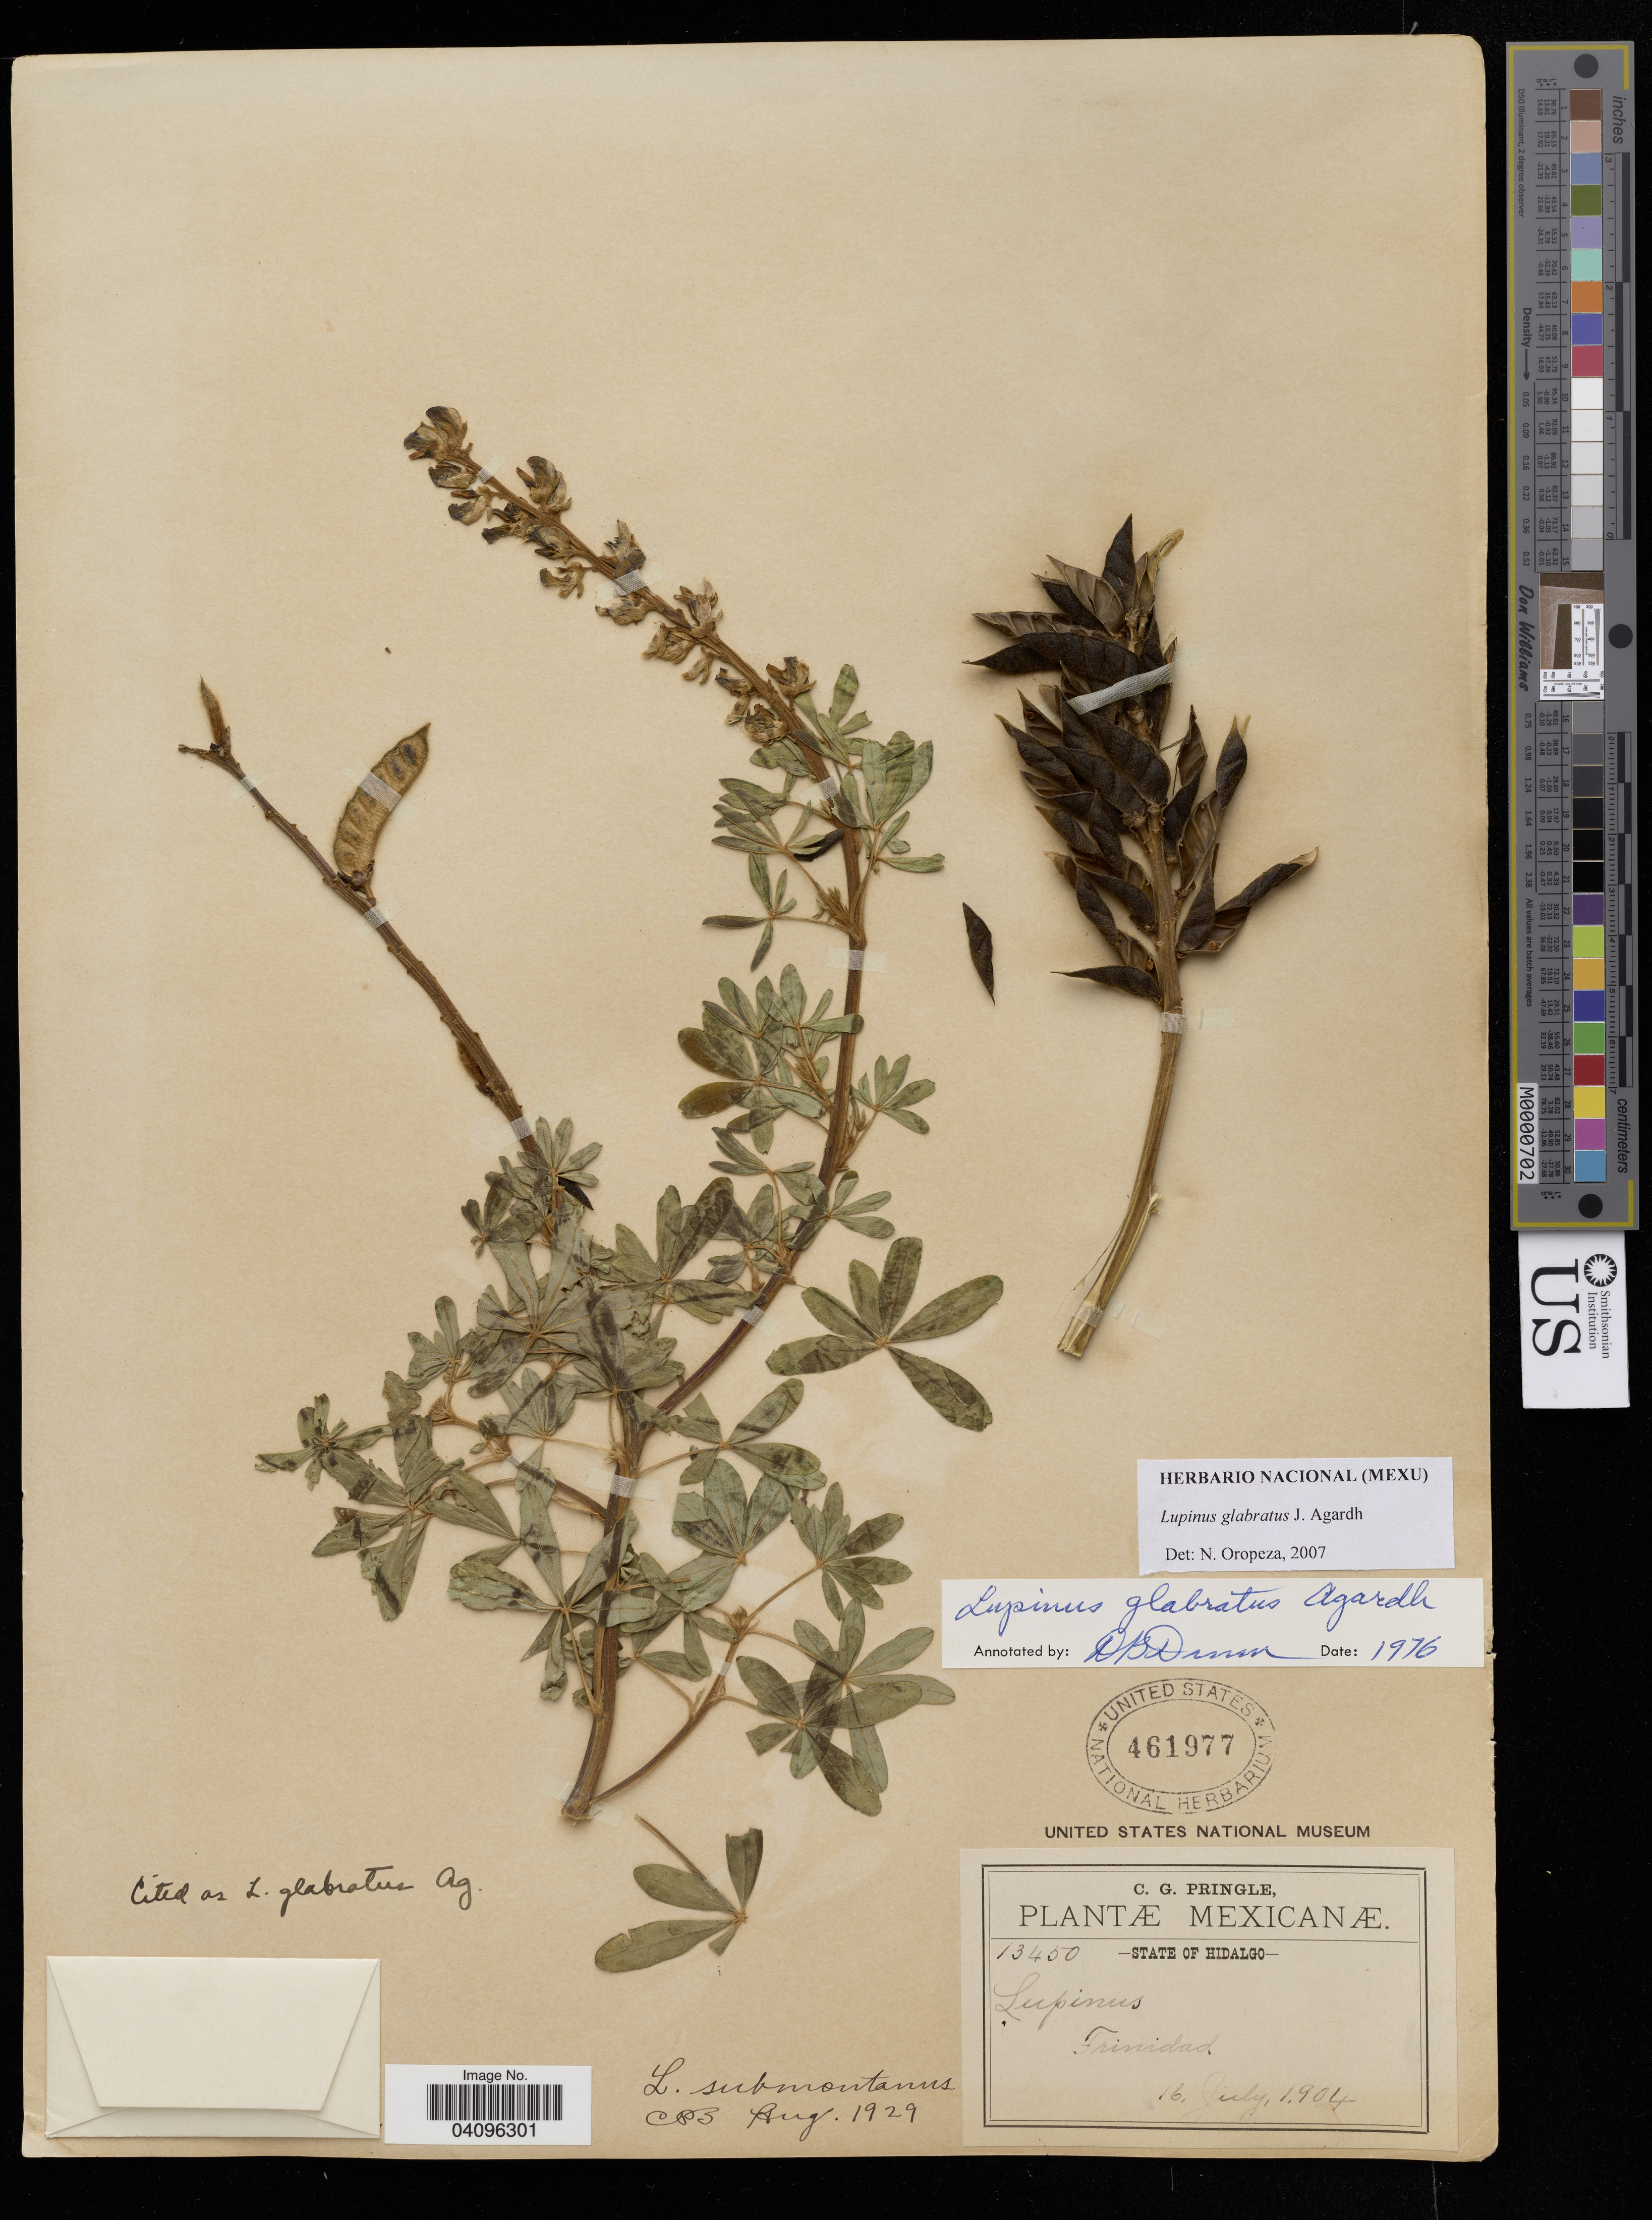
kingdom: Plantae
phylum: Tracheophyta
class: Magnoliopsida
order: Fabales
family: Fabaceae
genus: Lupinus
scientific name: Lupinus glabratus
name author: J. Agardh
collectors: C. G. Pringle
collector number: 13450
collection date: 1904-07-16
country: Mexico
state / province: Hidalgo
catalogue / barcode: US 461977